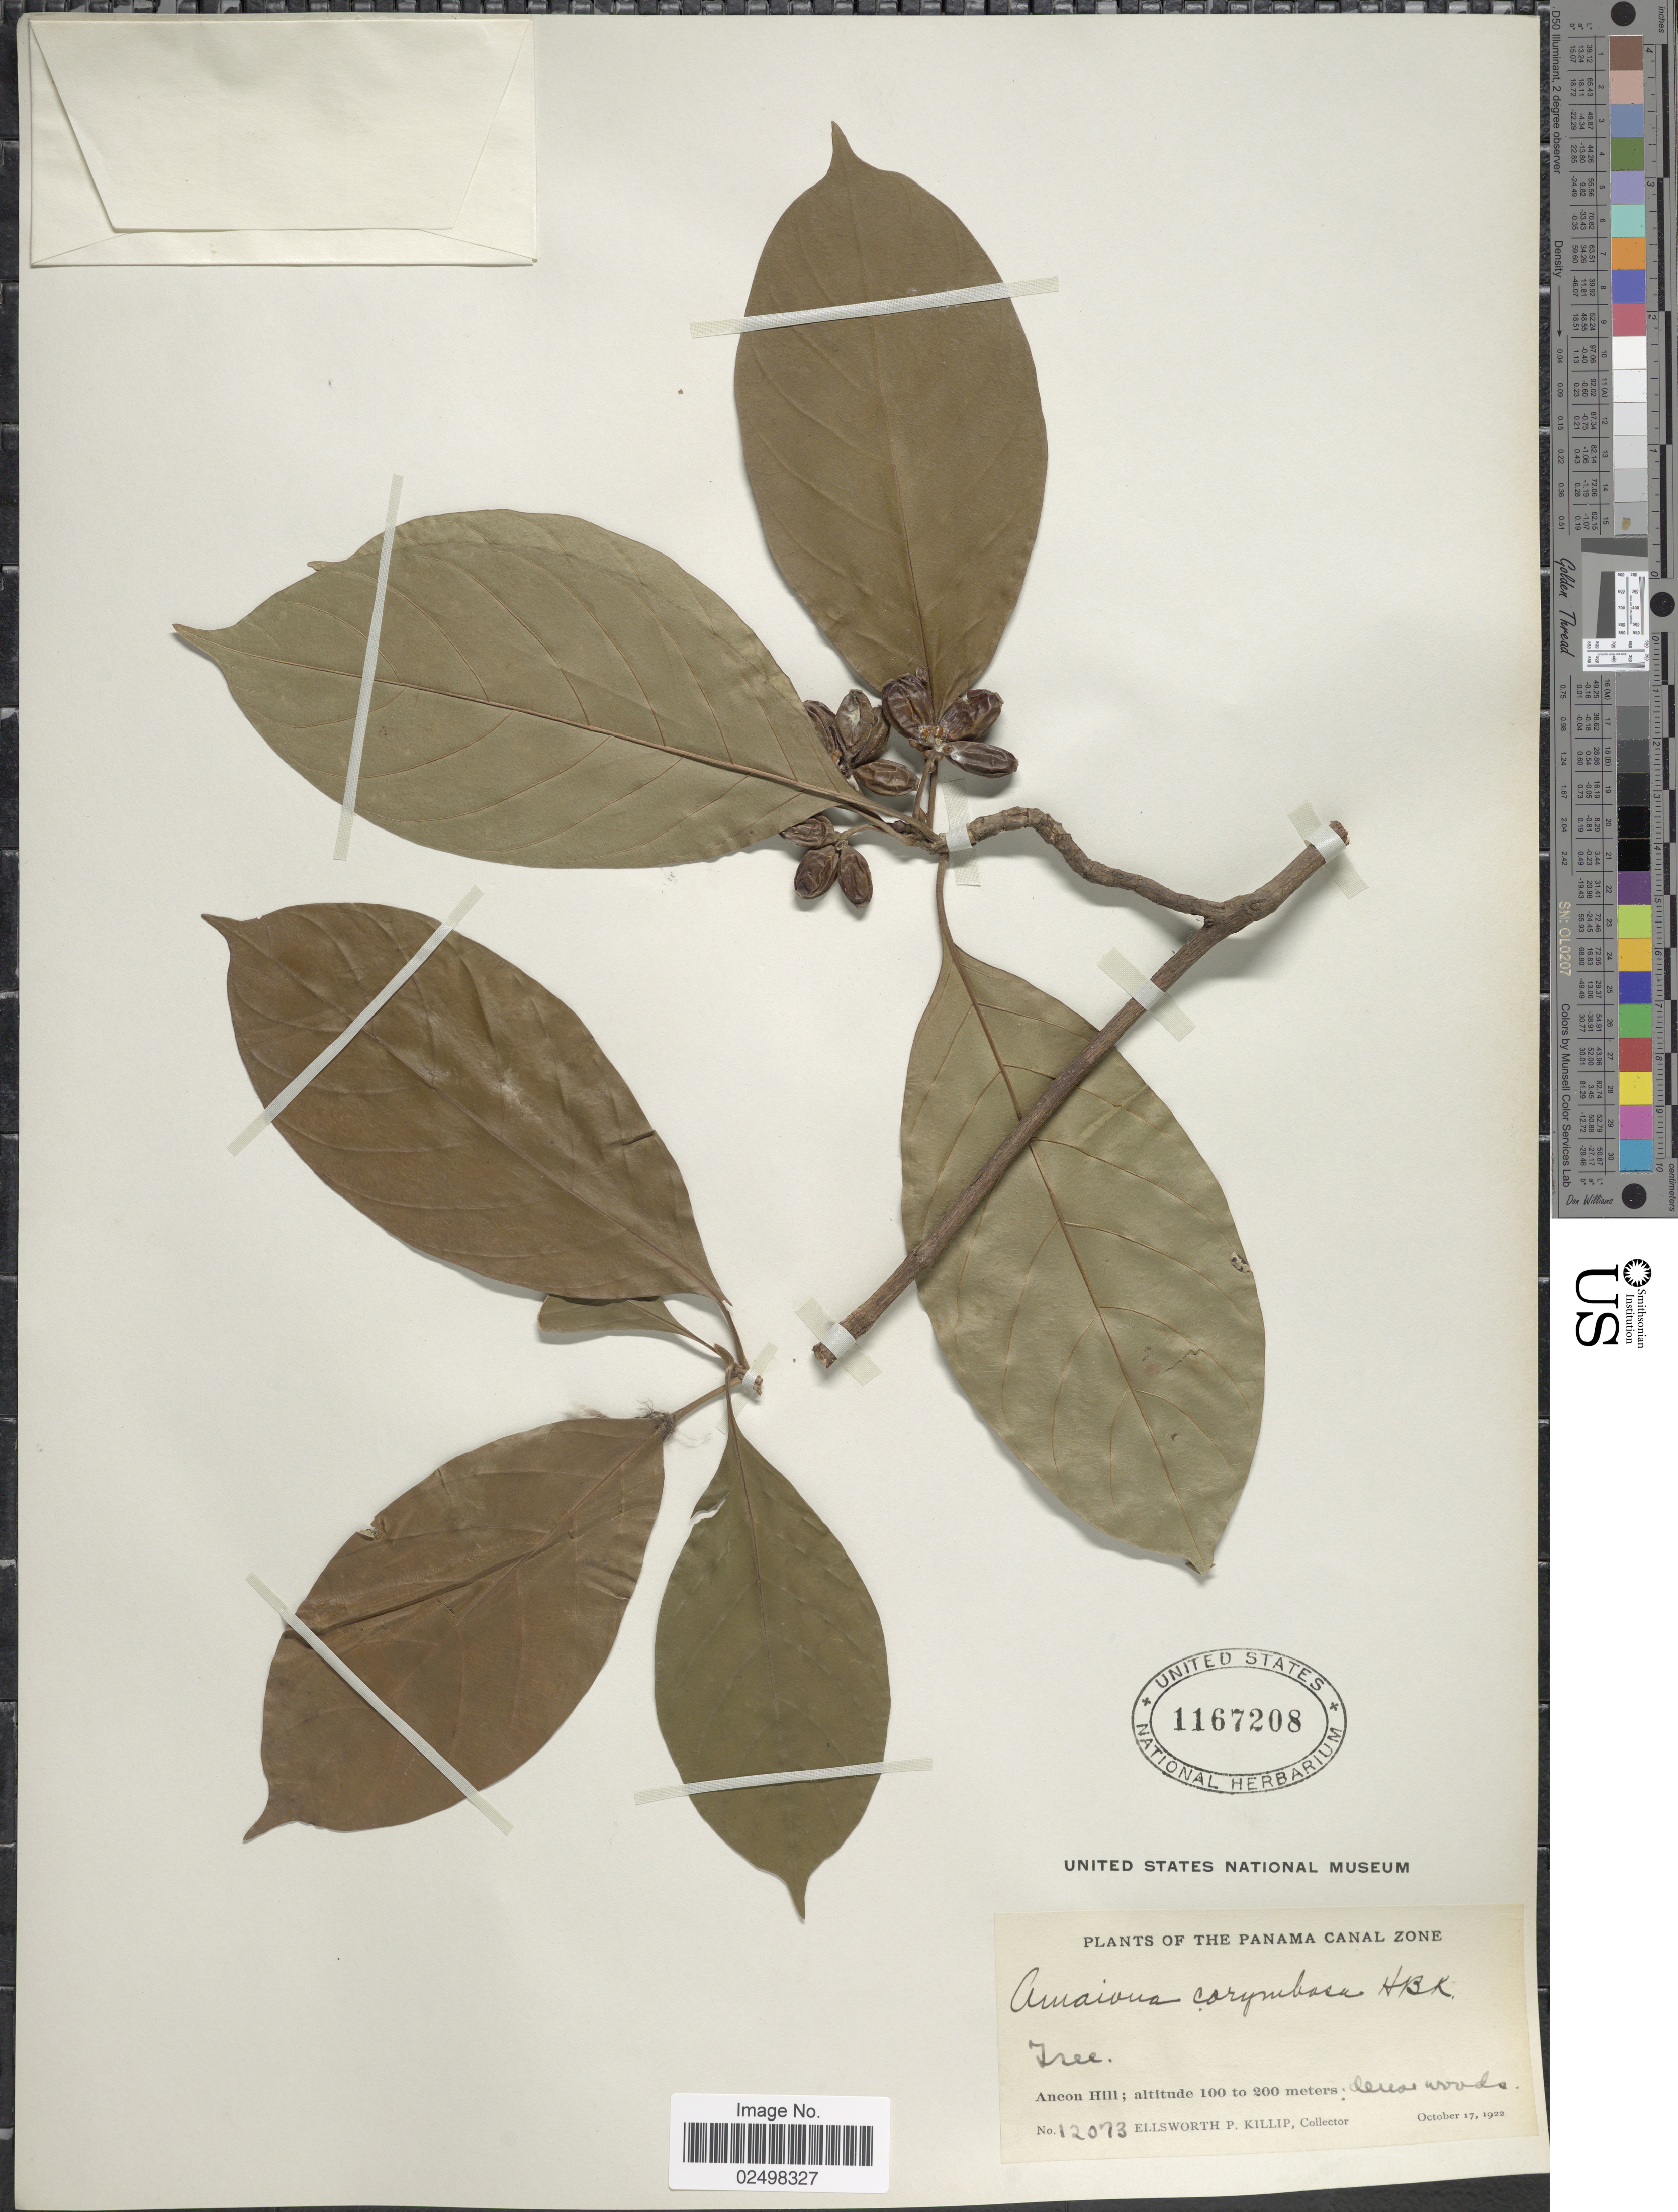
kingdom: Plantae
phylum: Tracheophyta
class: Magnoliopsida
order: Gentianales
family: Rubiaceae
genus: Amaioua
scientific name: Amaioua corymbosa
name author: Kunth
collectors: E. P. Killip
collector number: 12073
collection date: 1922-10-17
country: Panama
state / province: Colón / Panamá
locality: Canal Zone, Ancon Hill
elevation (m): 100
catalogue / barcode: US 1167208